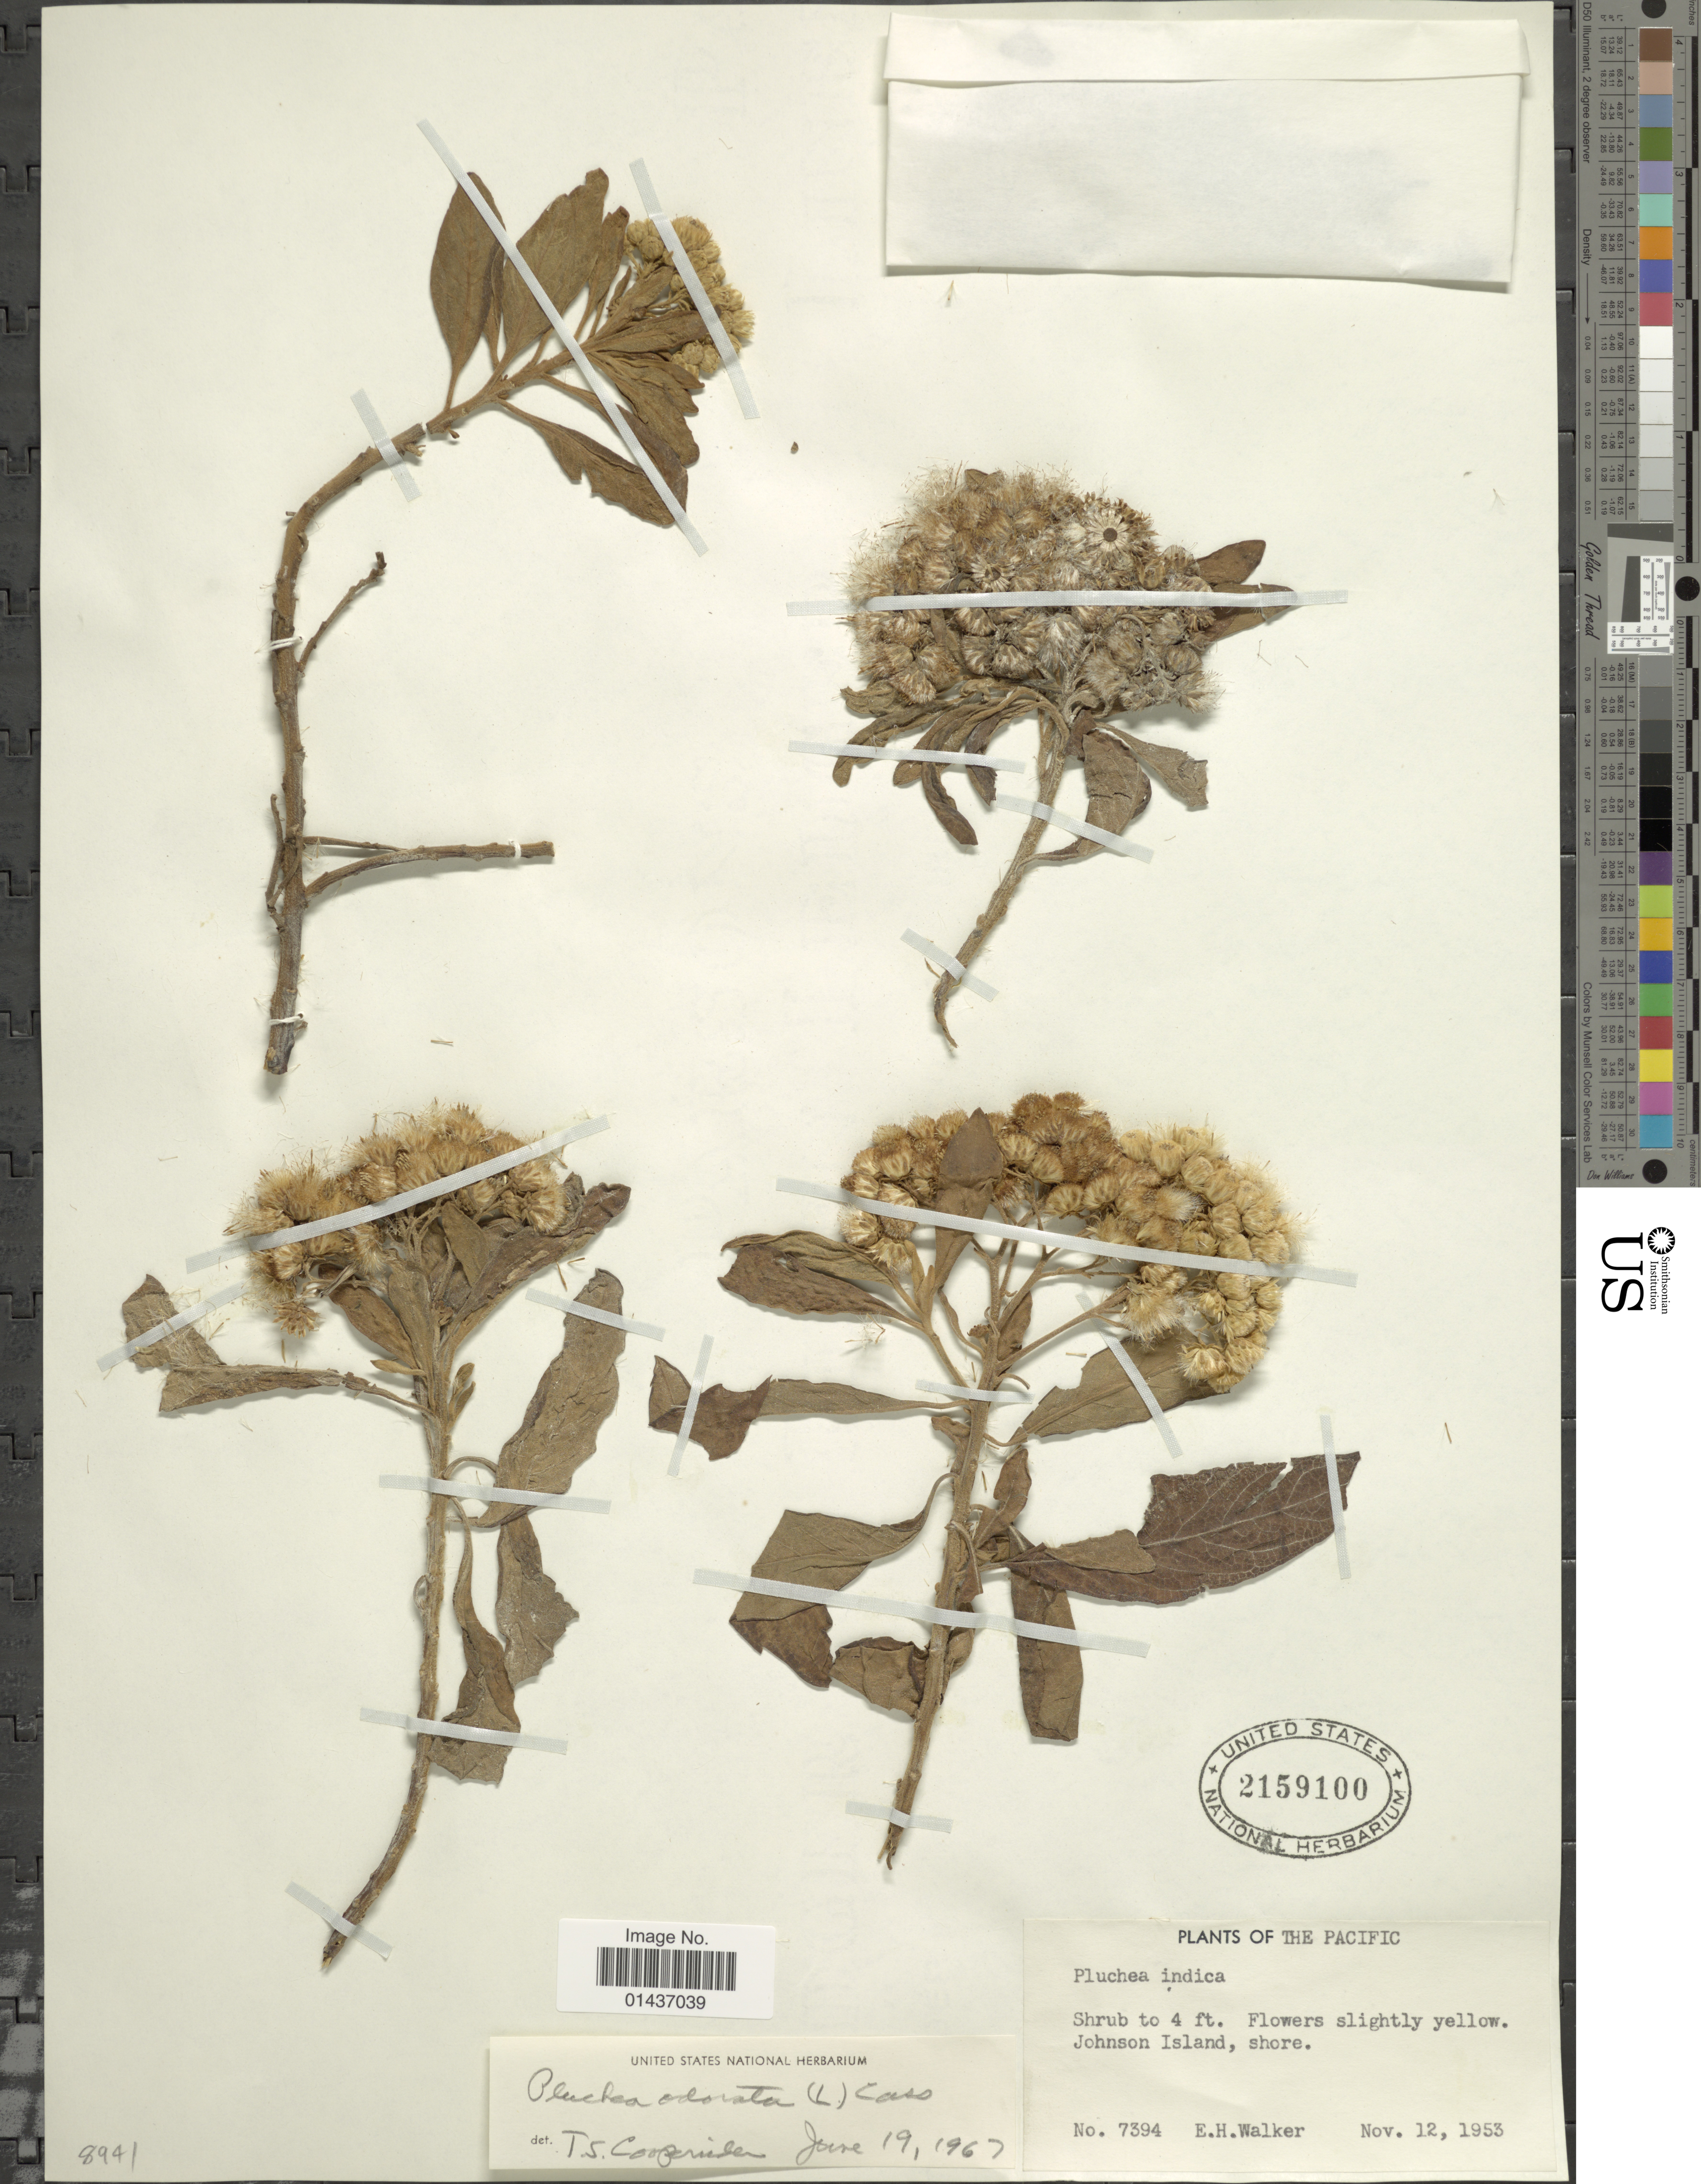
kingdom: Plantae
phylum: Tracheophyta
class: Magnoliopsida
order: Asterales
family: Asteraceae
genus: Pluchea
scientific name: Pluchea carolinensis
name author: (Jacq.) D. Don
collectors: E. H. Walker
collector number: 7394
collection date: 1953-11-12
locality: The Pacific, Johnson Island, shore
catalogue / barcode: US 2159100